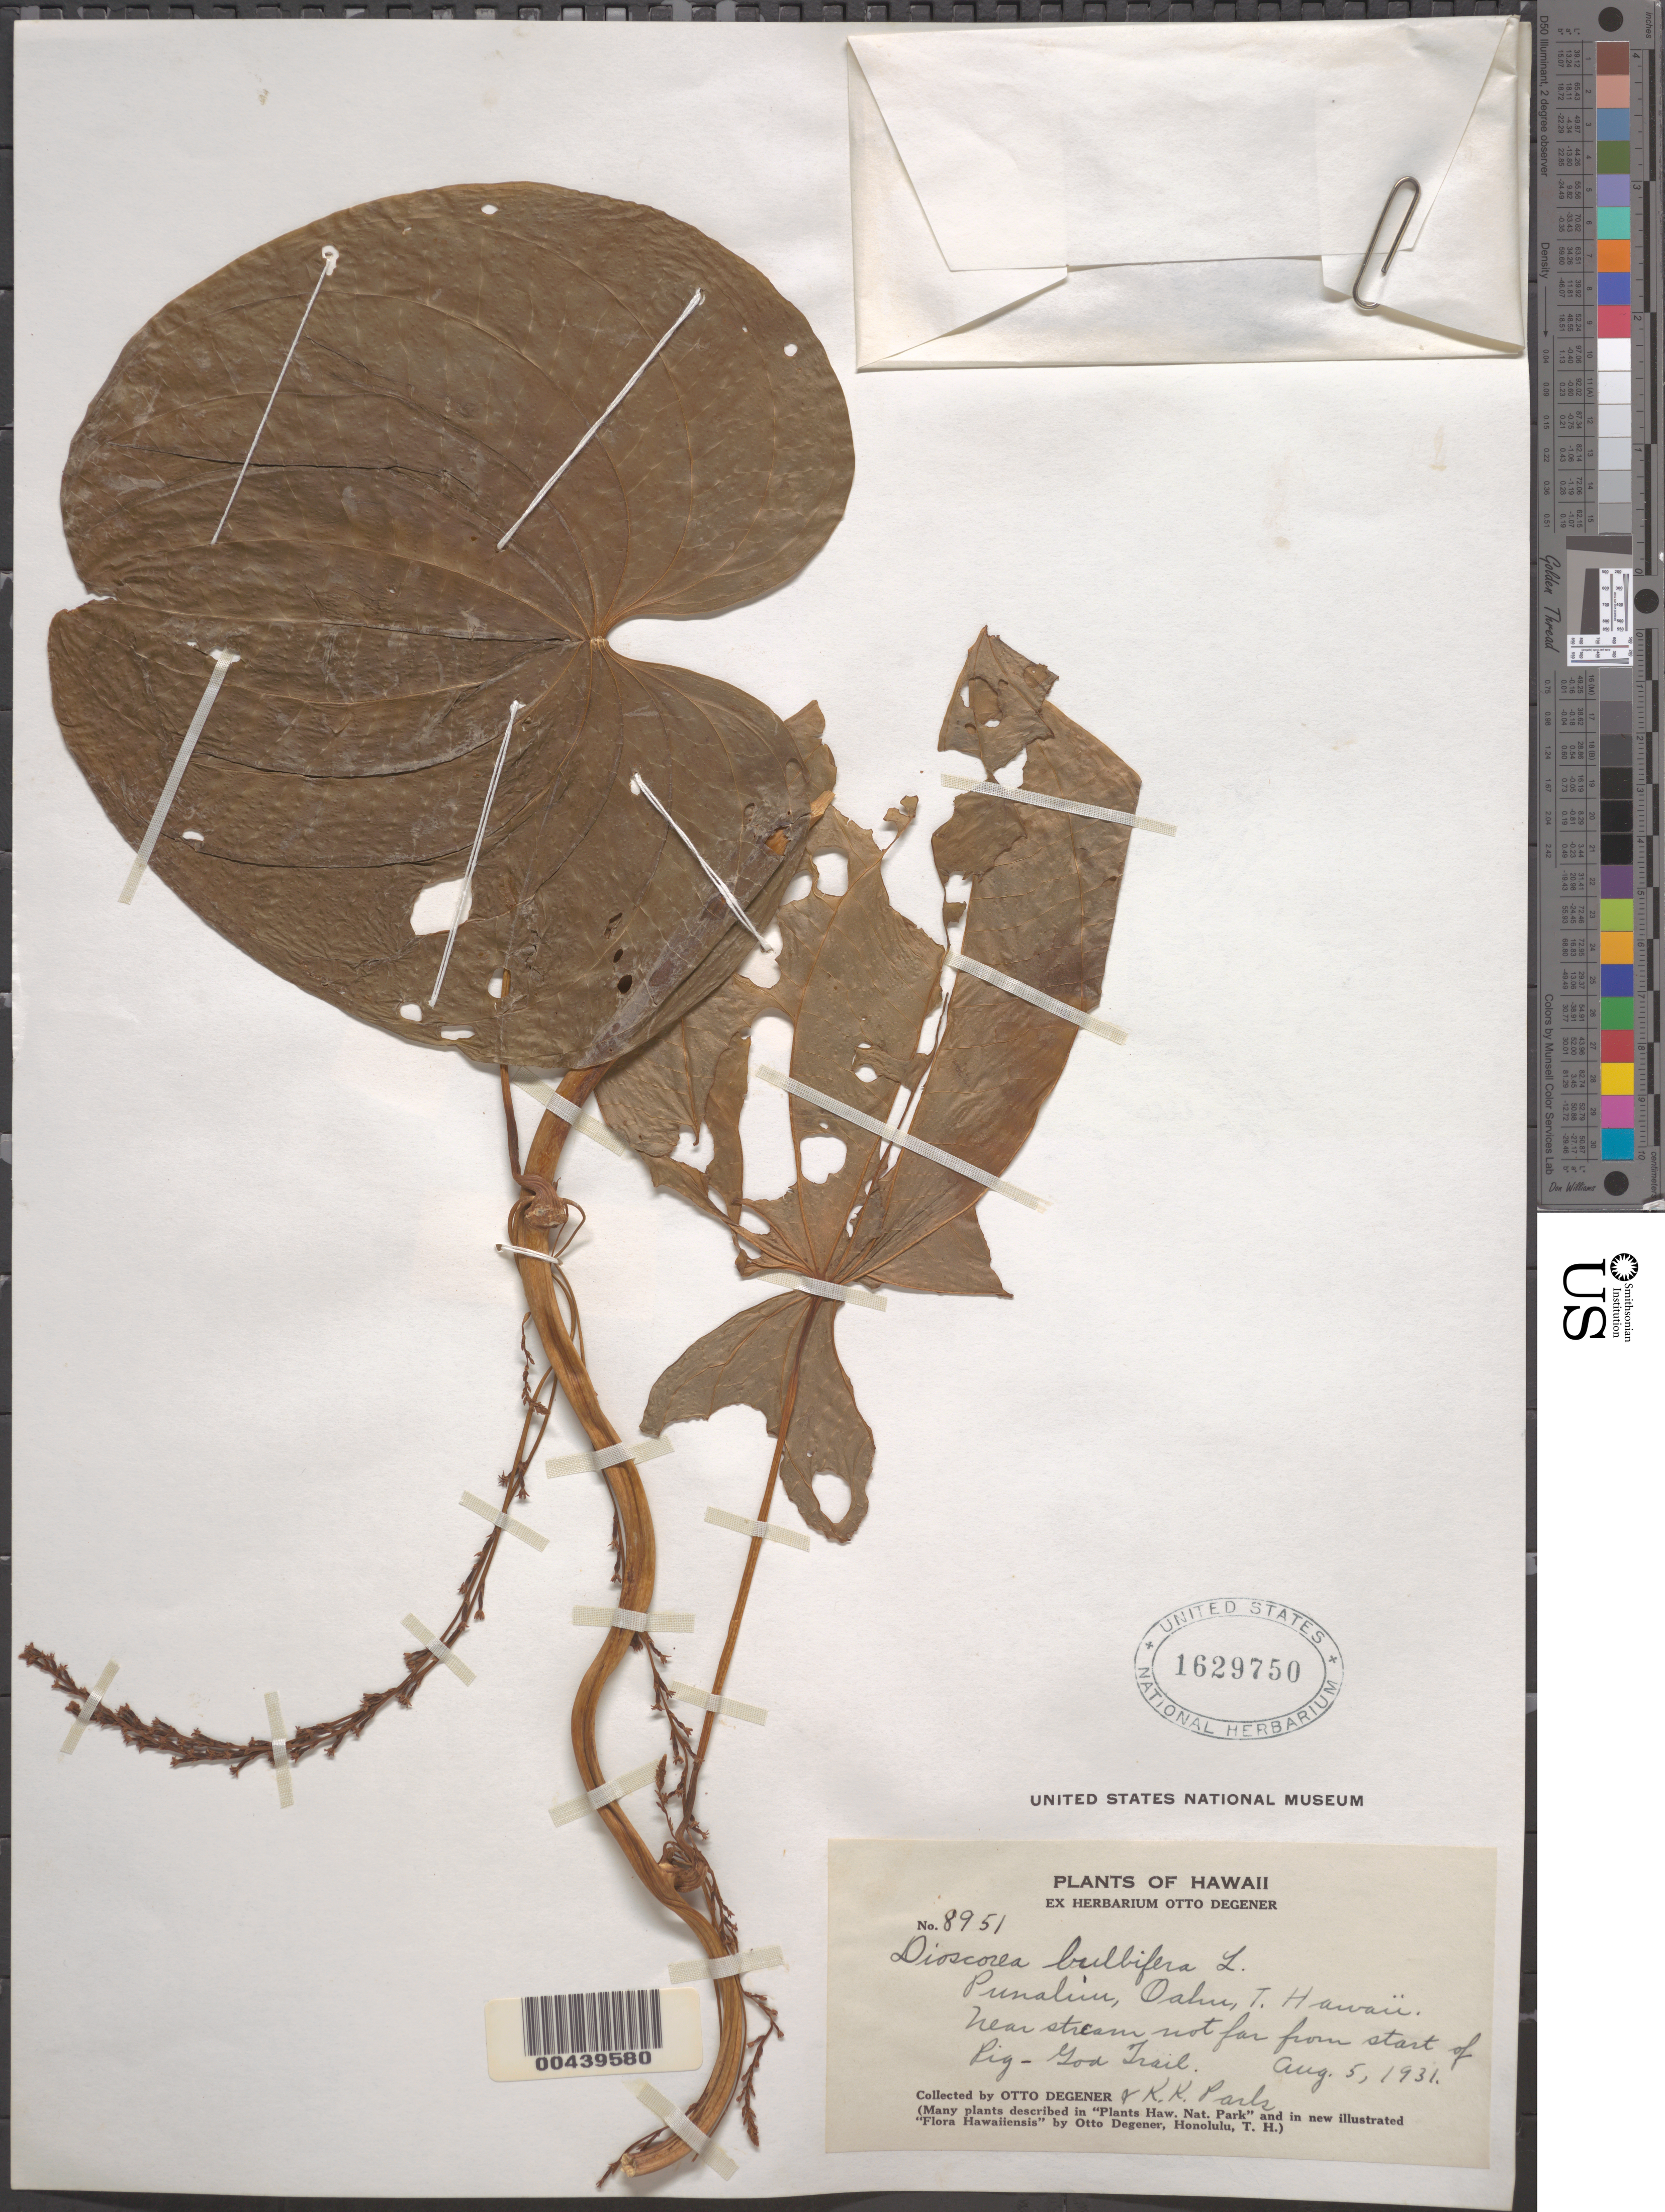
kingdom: Plantae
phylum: Tracheophyta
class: Liliopsida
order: Dioscoreales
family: Dioscoreaceae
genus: Dioscorea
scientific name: Dioscorea bulbifera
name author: L.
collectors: O. Degener & K. Park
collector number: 8951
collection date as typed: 5 Aug 1931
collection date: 1931-08-05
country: United States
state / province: Hawaii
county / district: Honolulu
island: Oahu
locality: Punaluu, near stream not far from start of Pig-God Trail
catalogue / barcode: US 1629750